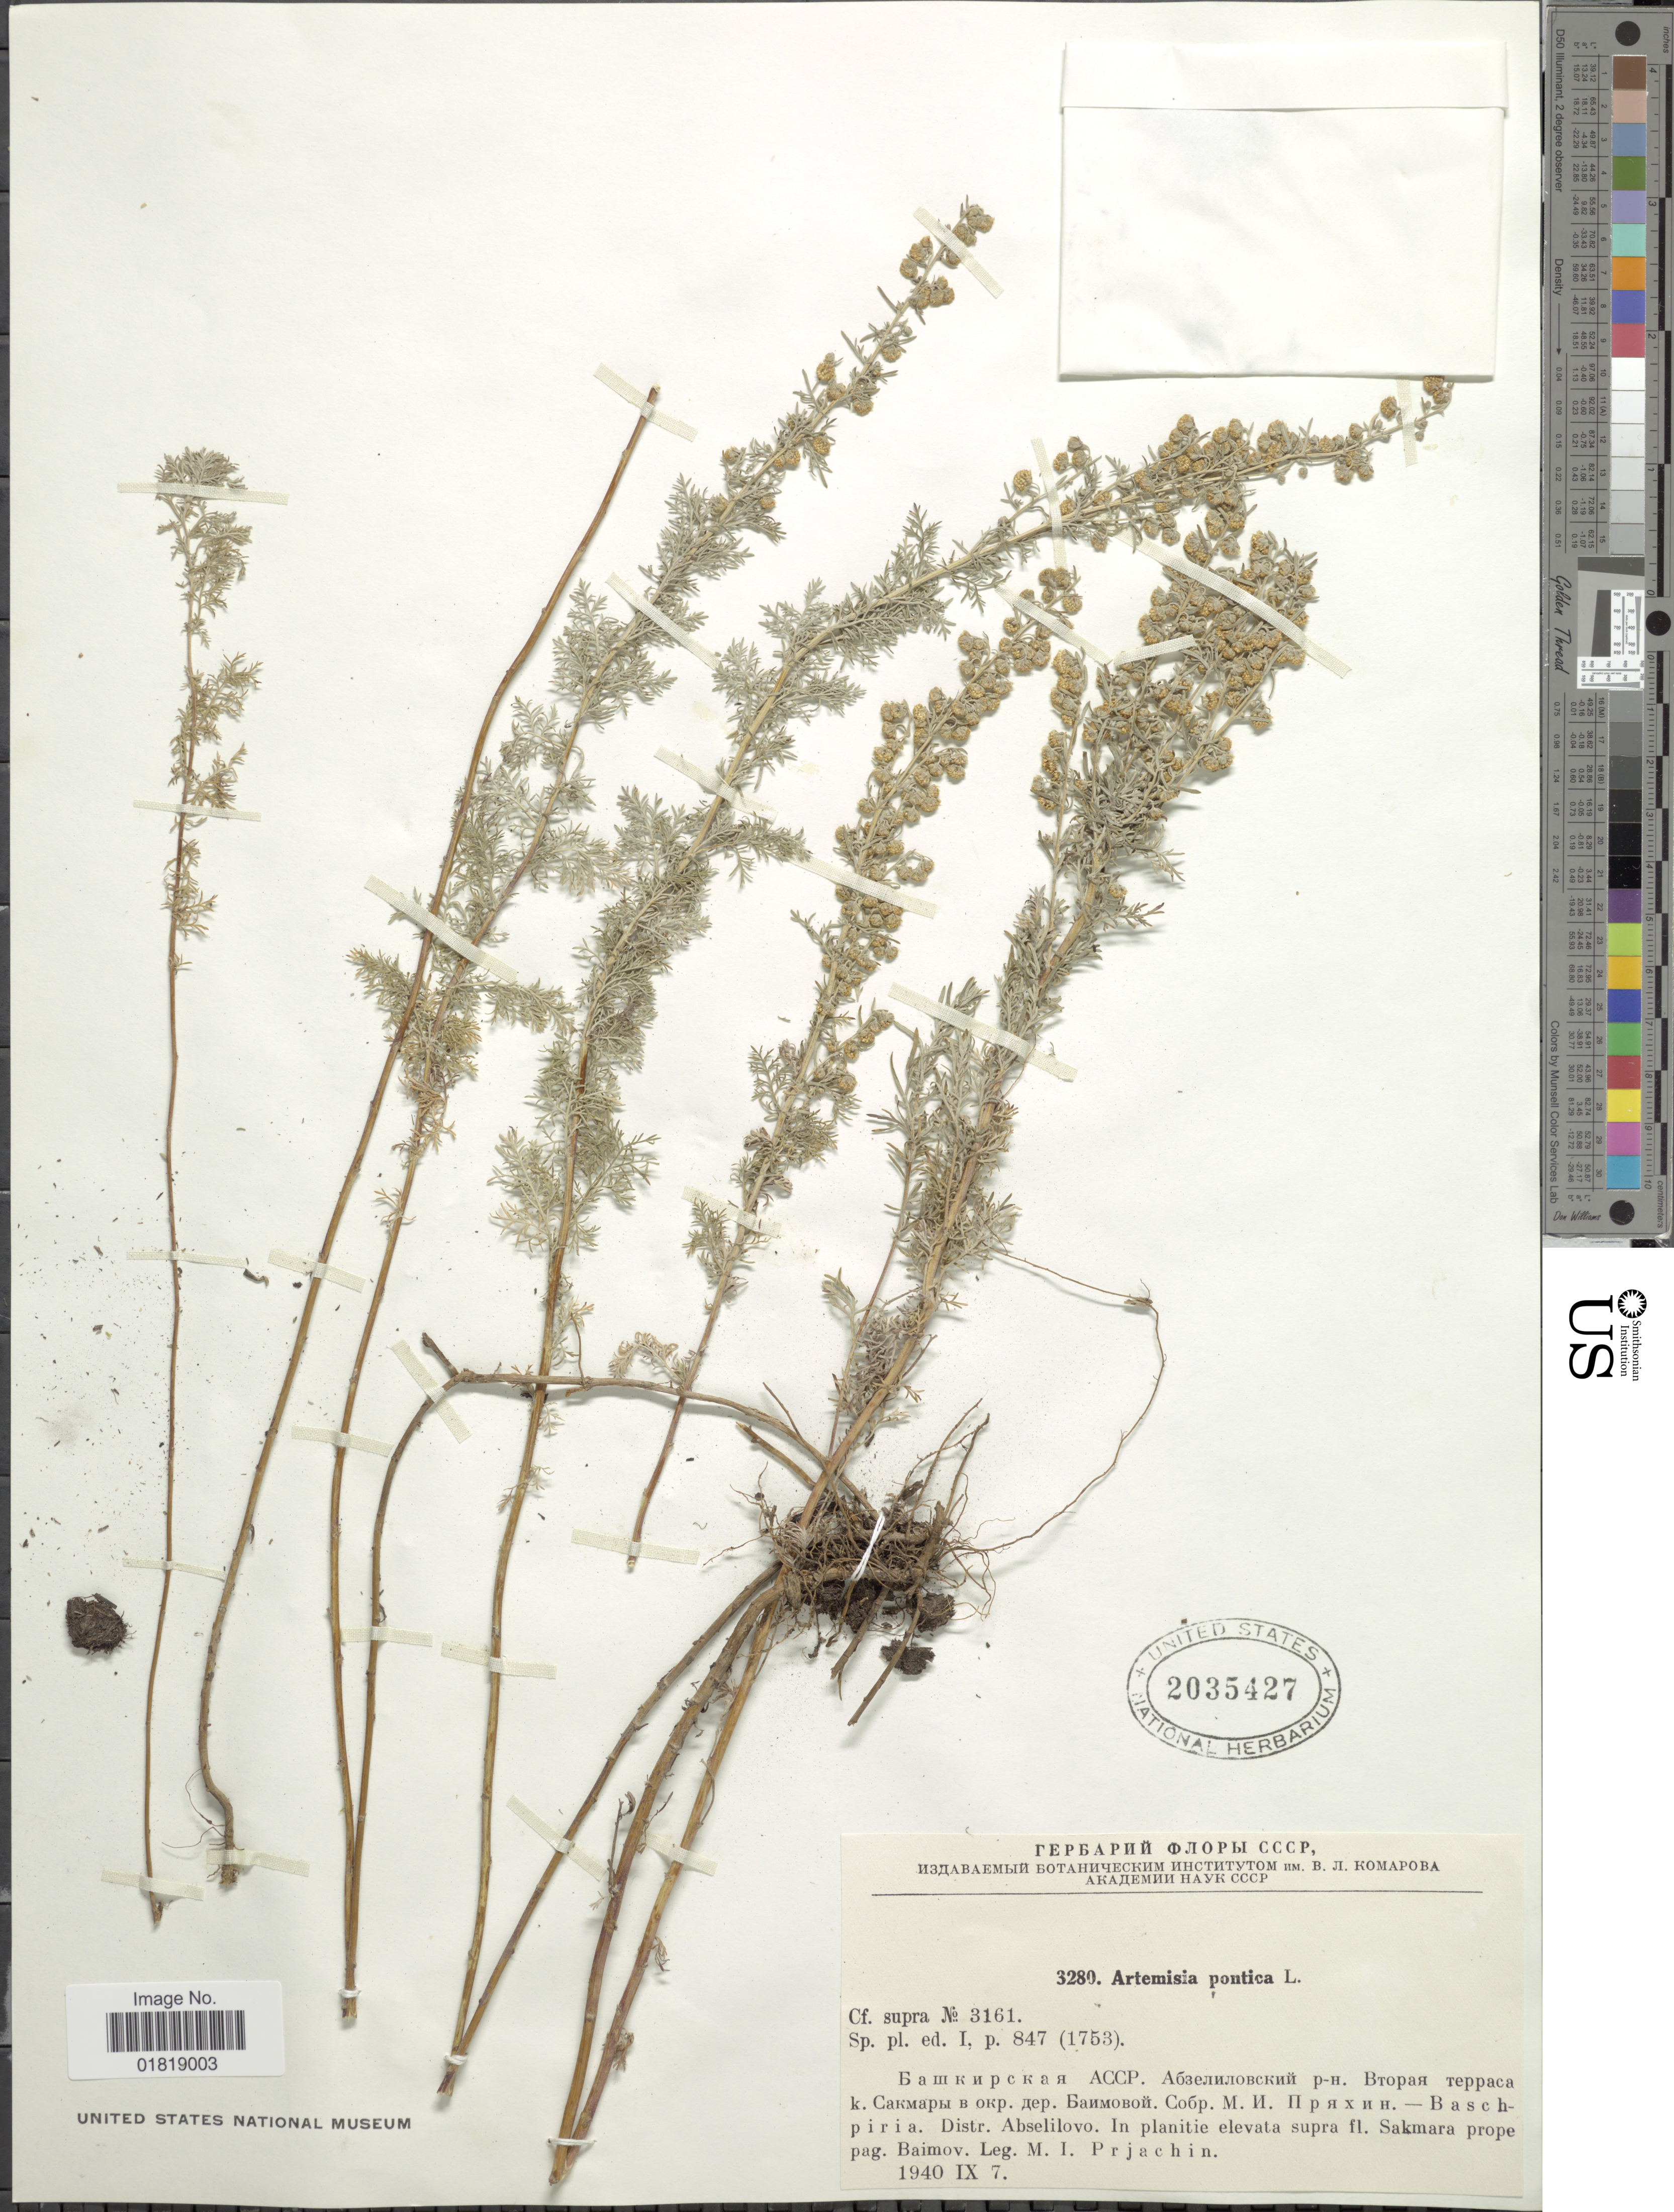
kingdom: Plantae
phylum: Tracheophyta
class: Magnoliopsida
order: Asterales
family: Asteraceae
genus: Artemisia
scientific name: Artemisia pontica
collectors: M. Prjachin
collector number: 3161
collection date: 1940-09-07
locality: Baschpiria, Distr. Abselilovo, in planitie elevata supra fl. Sakmara prope pag., Baimov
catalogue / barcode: US 2035427